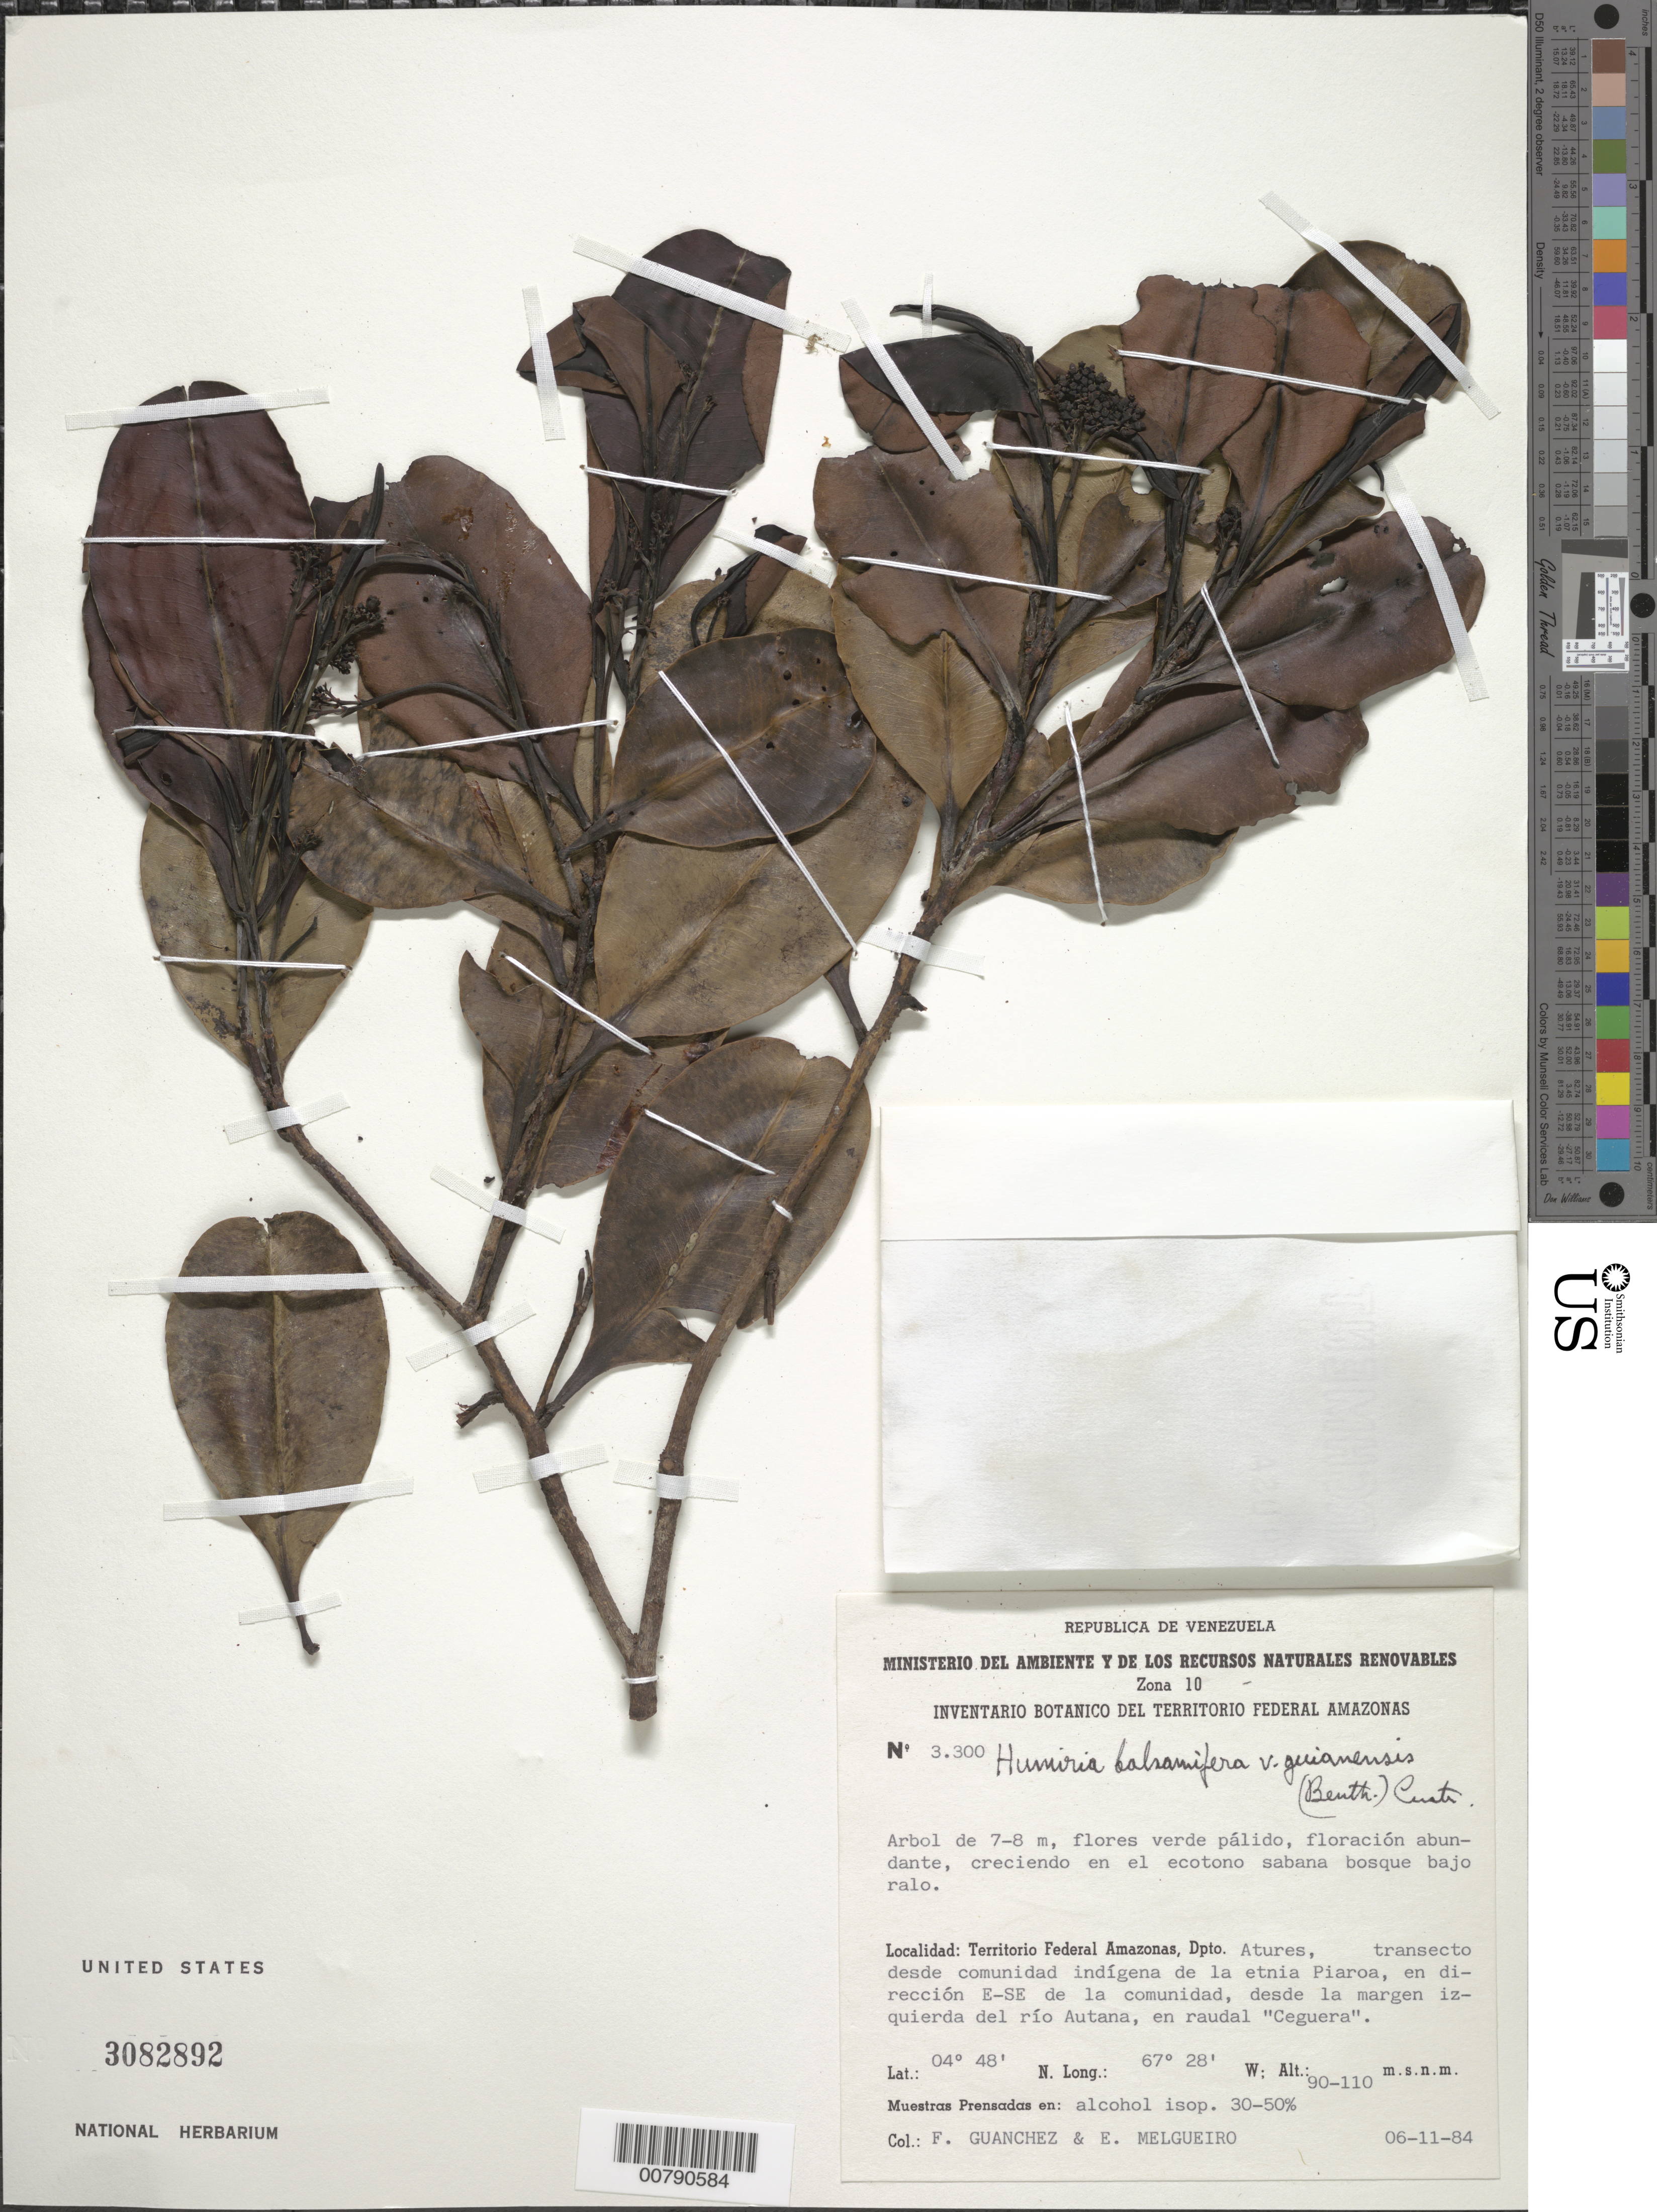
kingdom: Plantae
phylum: Tracheophyta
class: Magnoliopsida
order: Malpighiales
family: Humiriaceae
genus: Humiria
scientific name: Humiria balsamifera var. guianensis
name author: (Benth.) Cuatrec.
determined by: Cuatrecasas, J.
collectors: F. Guánchez M. & E. Melgueiro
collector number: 3300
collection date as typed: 6-Nov-84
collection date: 1984-11-06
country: Venezuela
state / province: Amazonas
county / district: Atures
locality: Comunidad indígena de la etnia Piaroa, transecto en dirección E-SE de la comunidad, desde la margen izquierda del río Autana, en raudal "Ceguera"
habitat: Ecotono sabana bosque bajo ralo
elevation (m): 90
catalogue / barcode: US 3082892